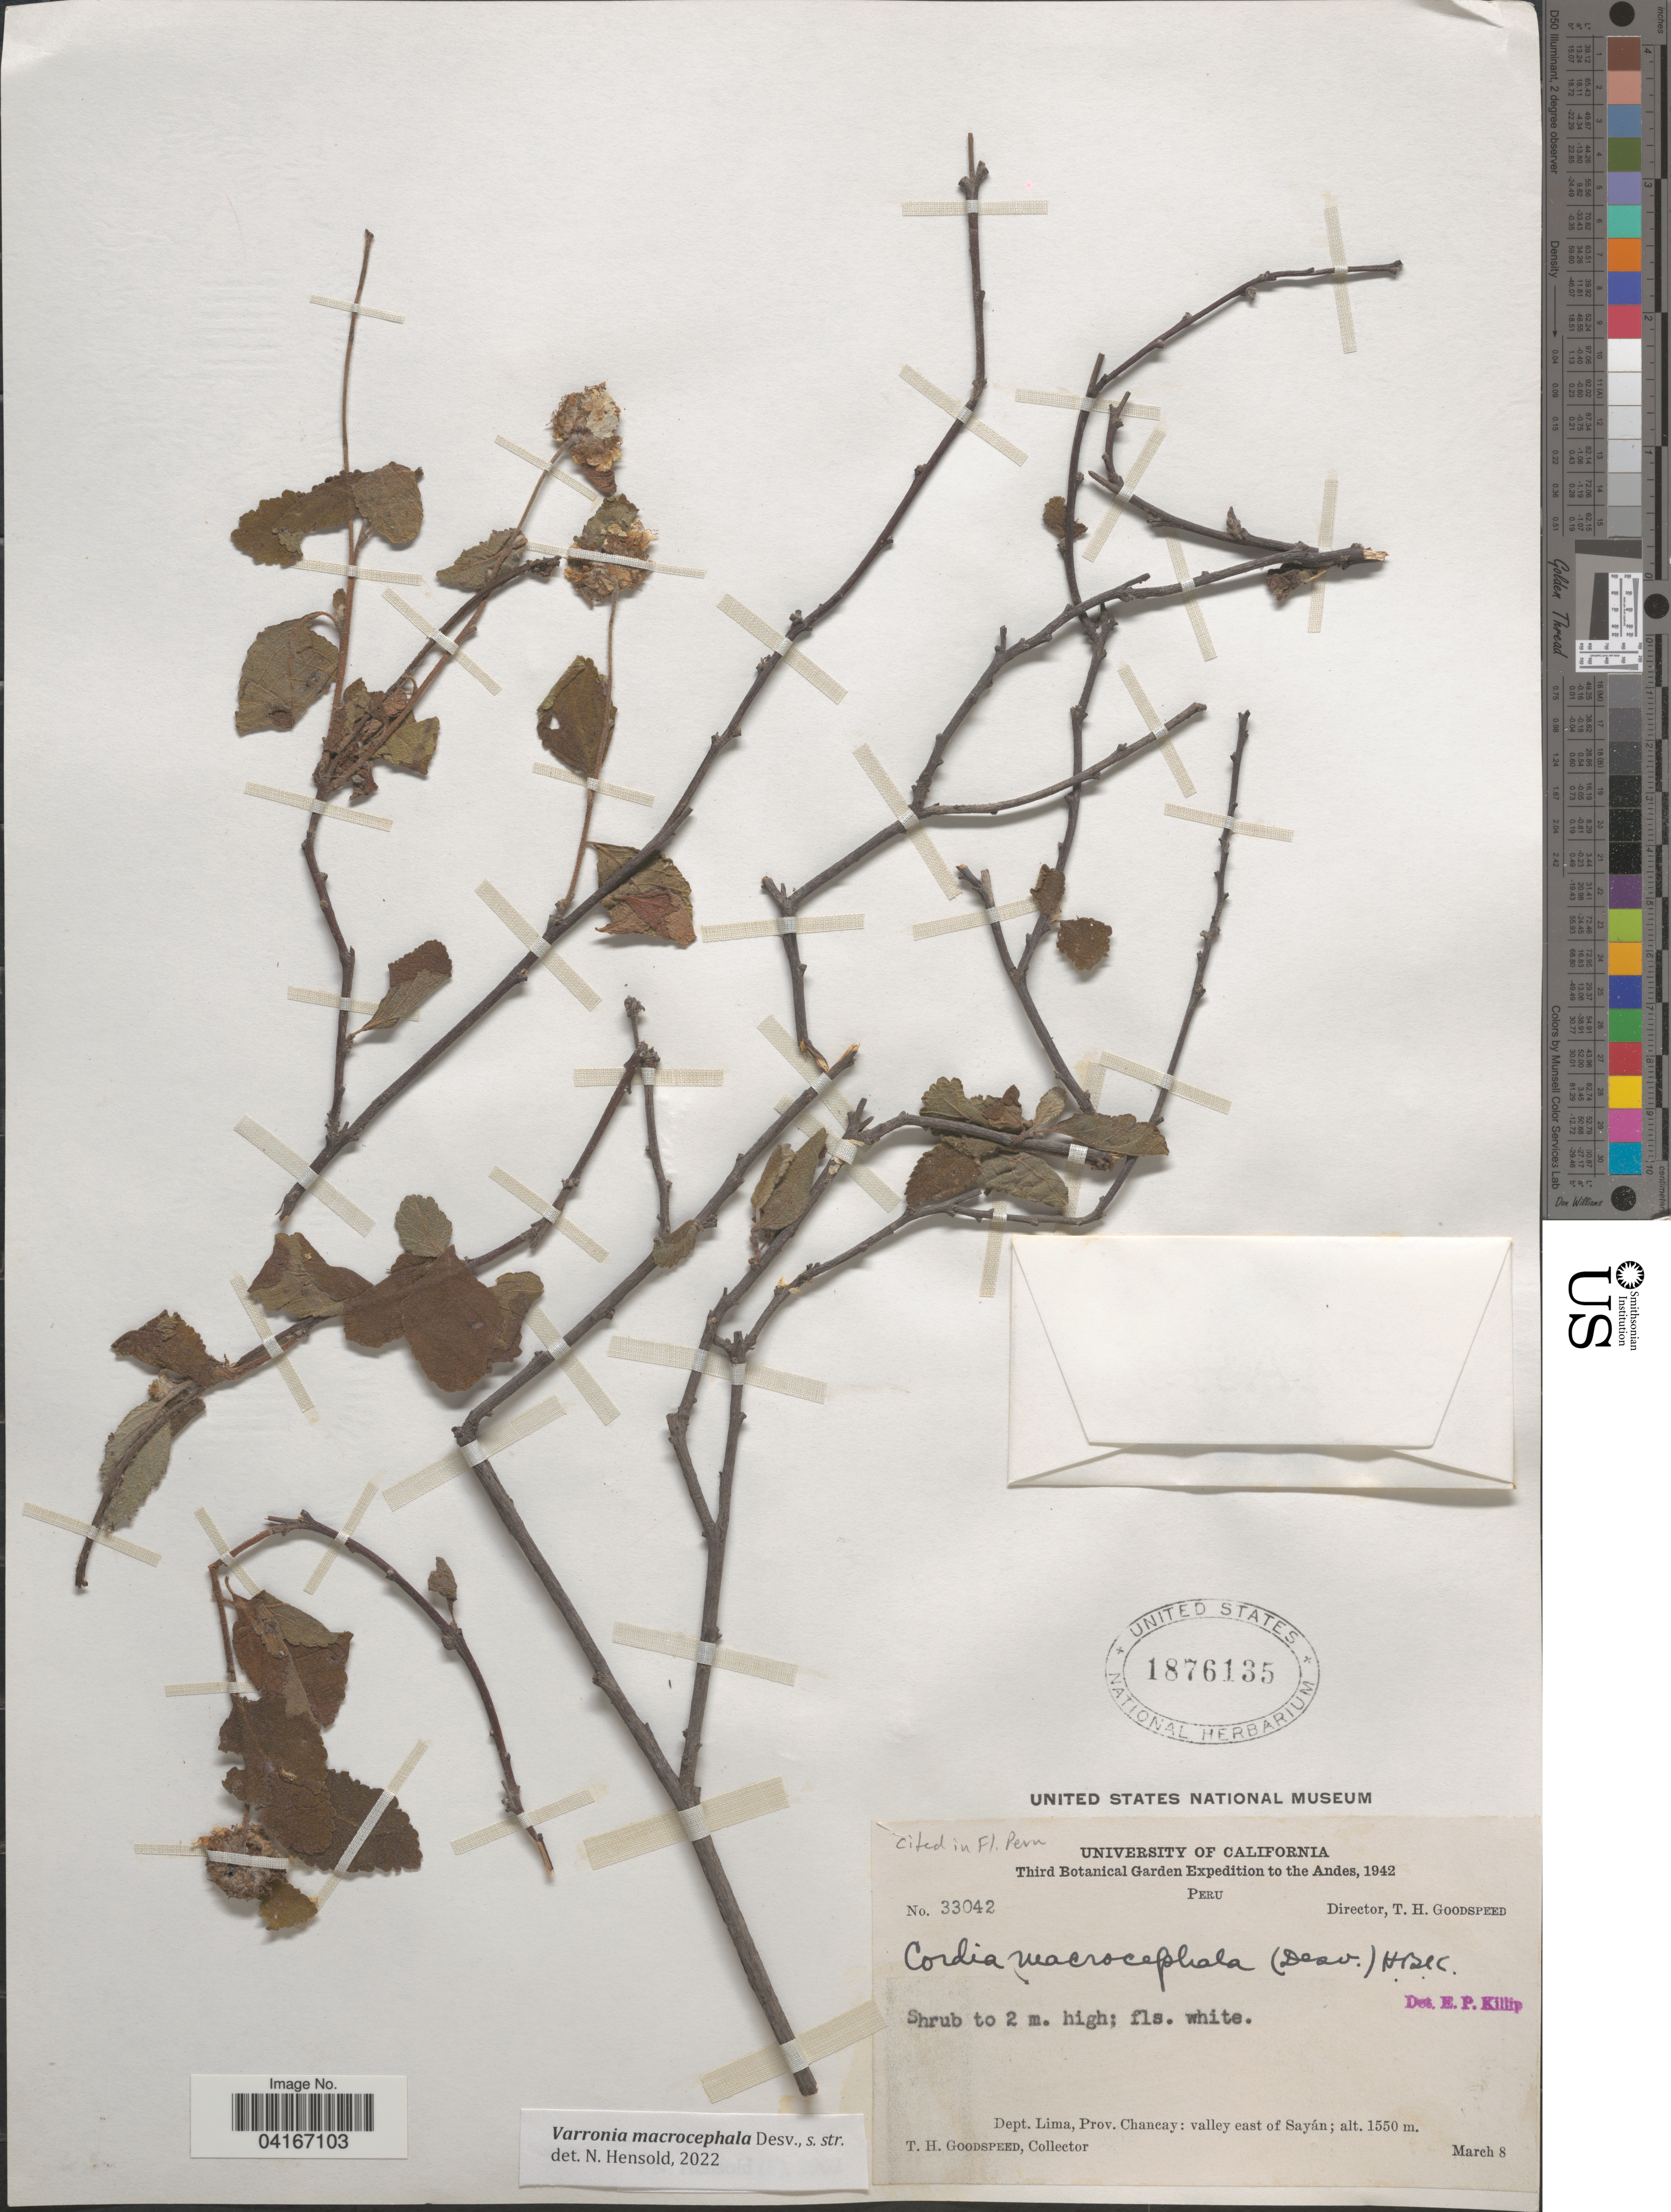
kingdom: Plantae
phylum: Tracheophyta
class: Magnoliopsida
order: Boraginales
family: Cordiaceae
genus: Varronia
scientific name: Varronia macrocephala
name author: Desv.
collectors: T. Goodspeed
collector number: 33042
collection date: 1942-03-08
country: Peru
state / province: Lima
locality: Third Botanical Garden Expedition to the Andes, 1942. Dept. Lima, Prov. Chancay: valley east of Sayán.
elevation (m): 1550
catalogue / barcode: US 1876135